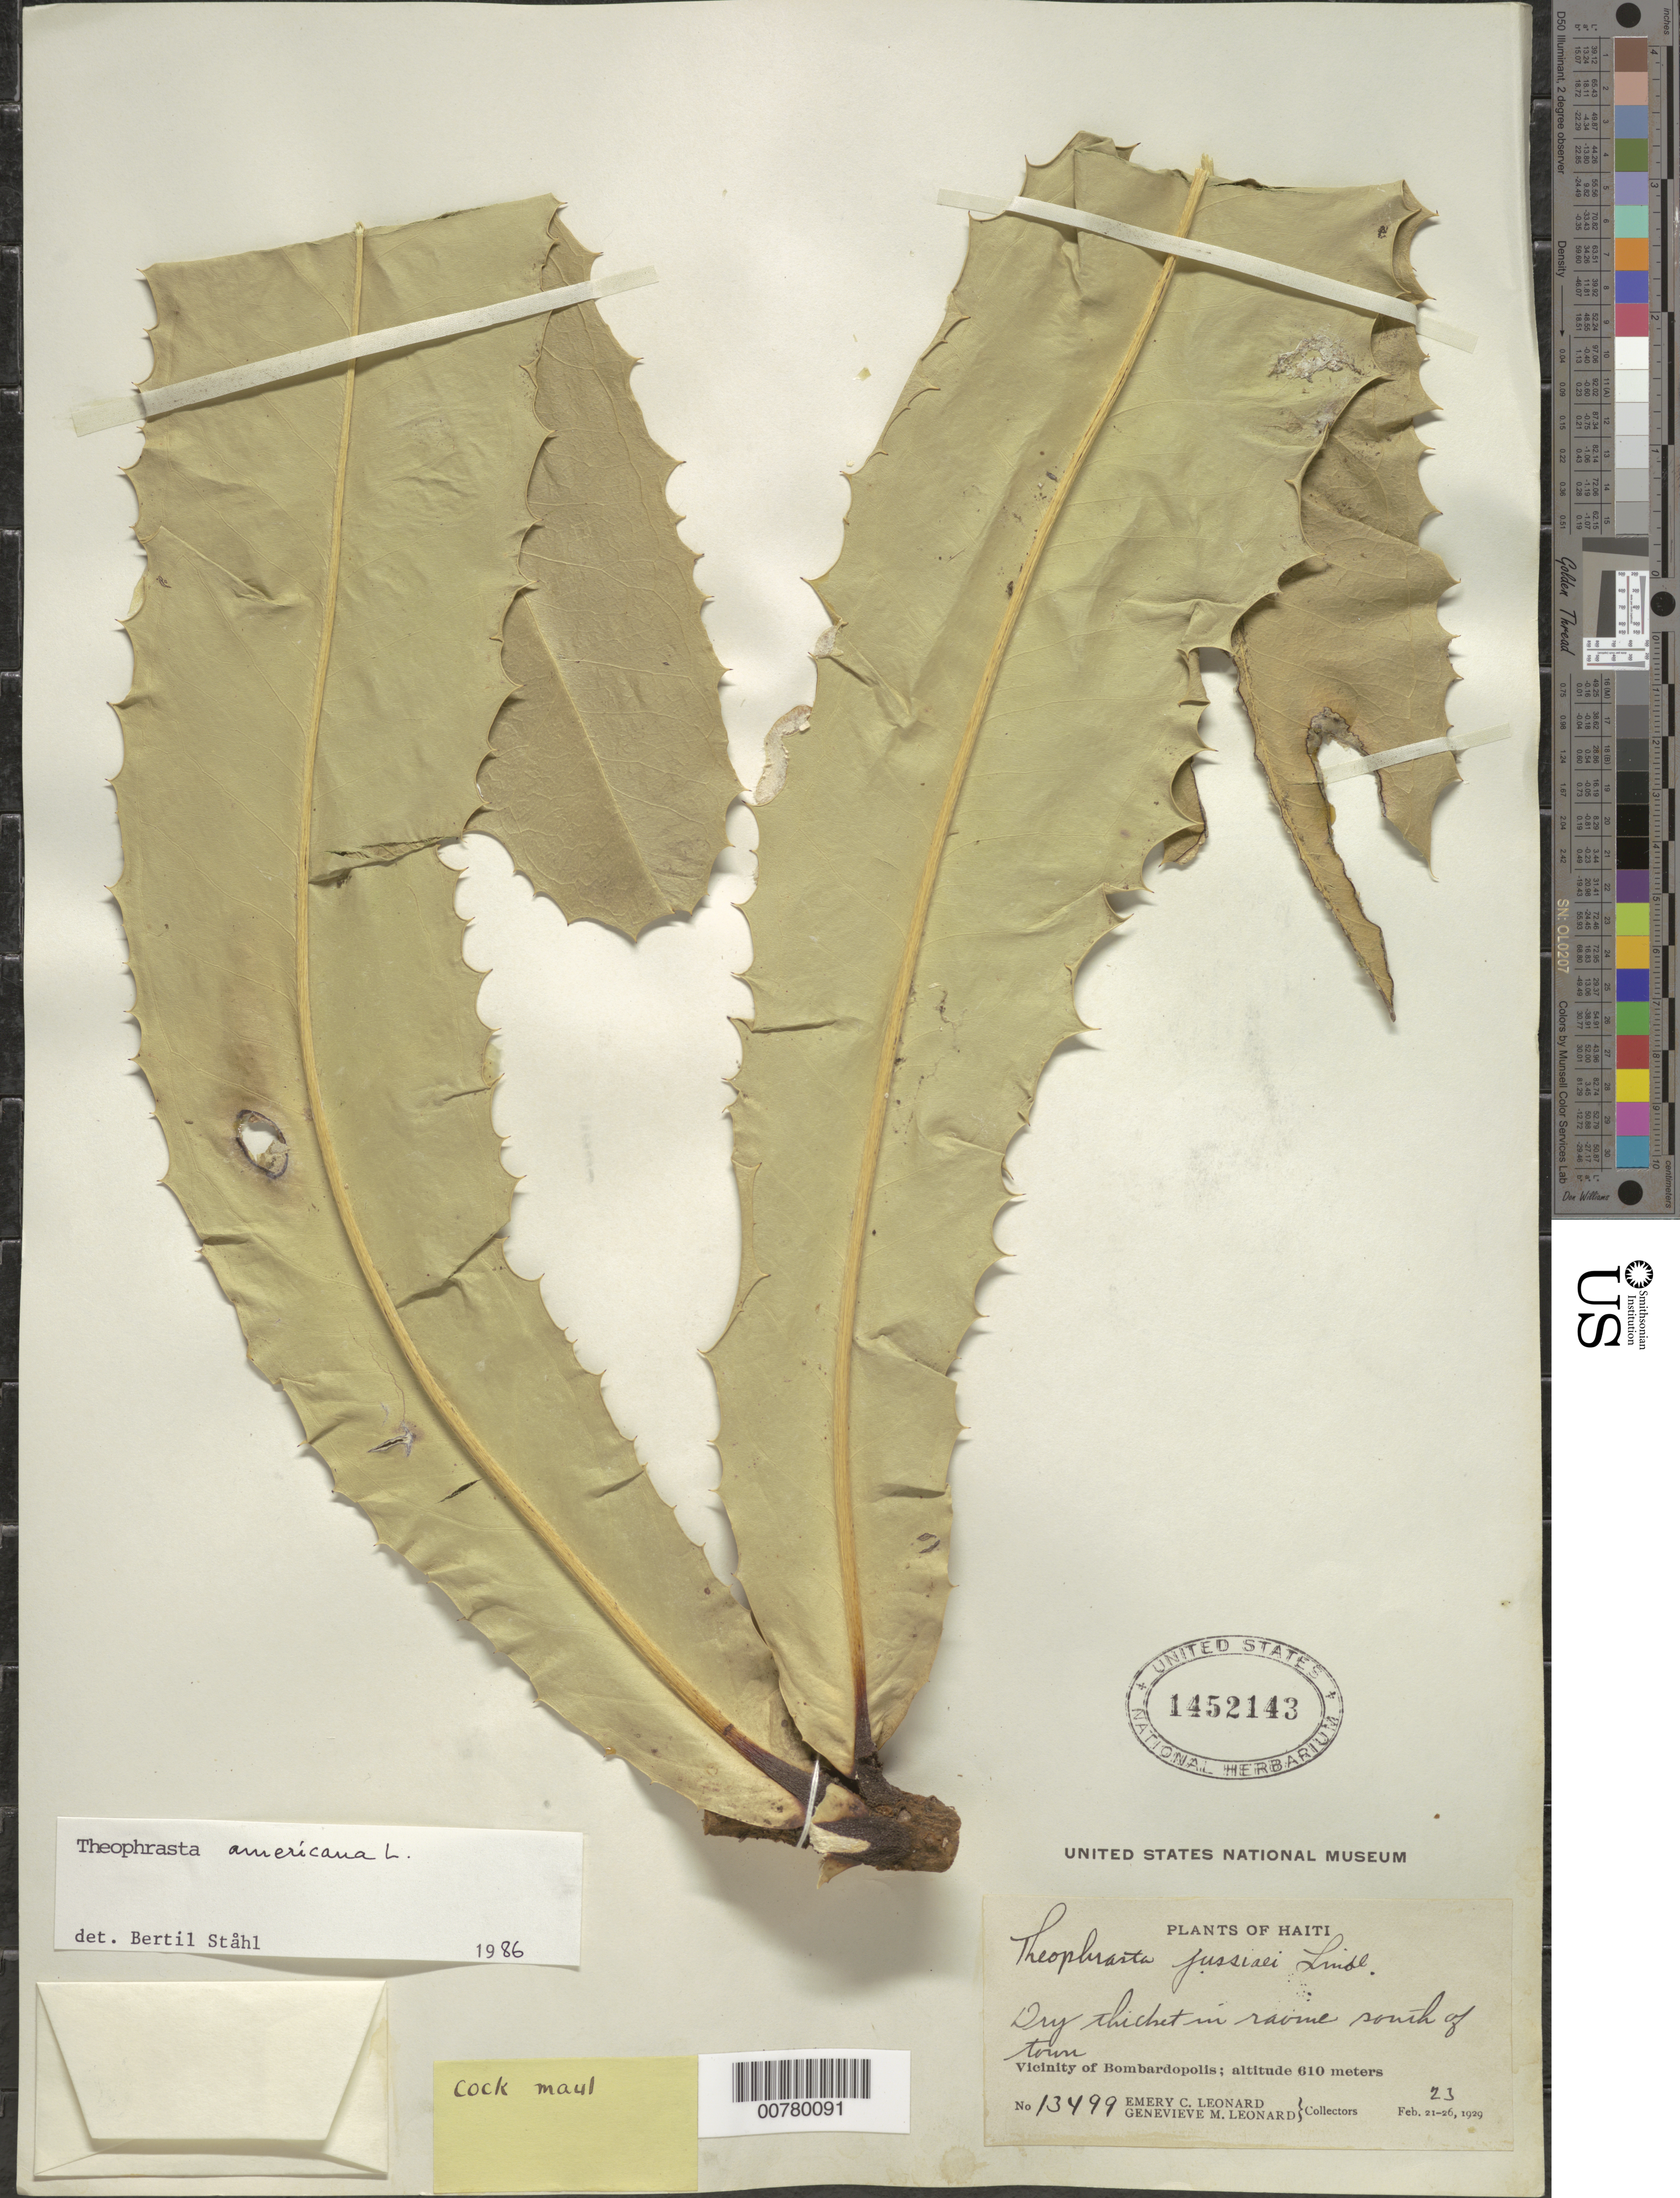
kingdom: Plantae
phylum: Tracheophyta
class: Magnoliopsida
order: Ericales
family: Primulaceae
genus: Theophrasta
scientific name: Theophrasta americana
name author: L.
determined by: Ståhl, B.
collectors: E. C. Leonard & G. M. Leonard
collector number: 13499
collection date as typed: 23 Feb 1929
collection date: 1929-02-23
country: Haiti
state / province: Nord-Ouest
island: Hispaniola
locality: Vicinity of Bombardopolis, ravine south of town.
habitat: Dry thicket in ravine.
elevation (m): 610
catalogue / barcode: US 1452143